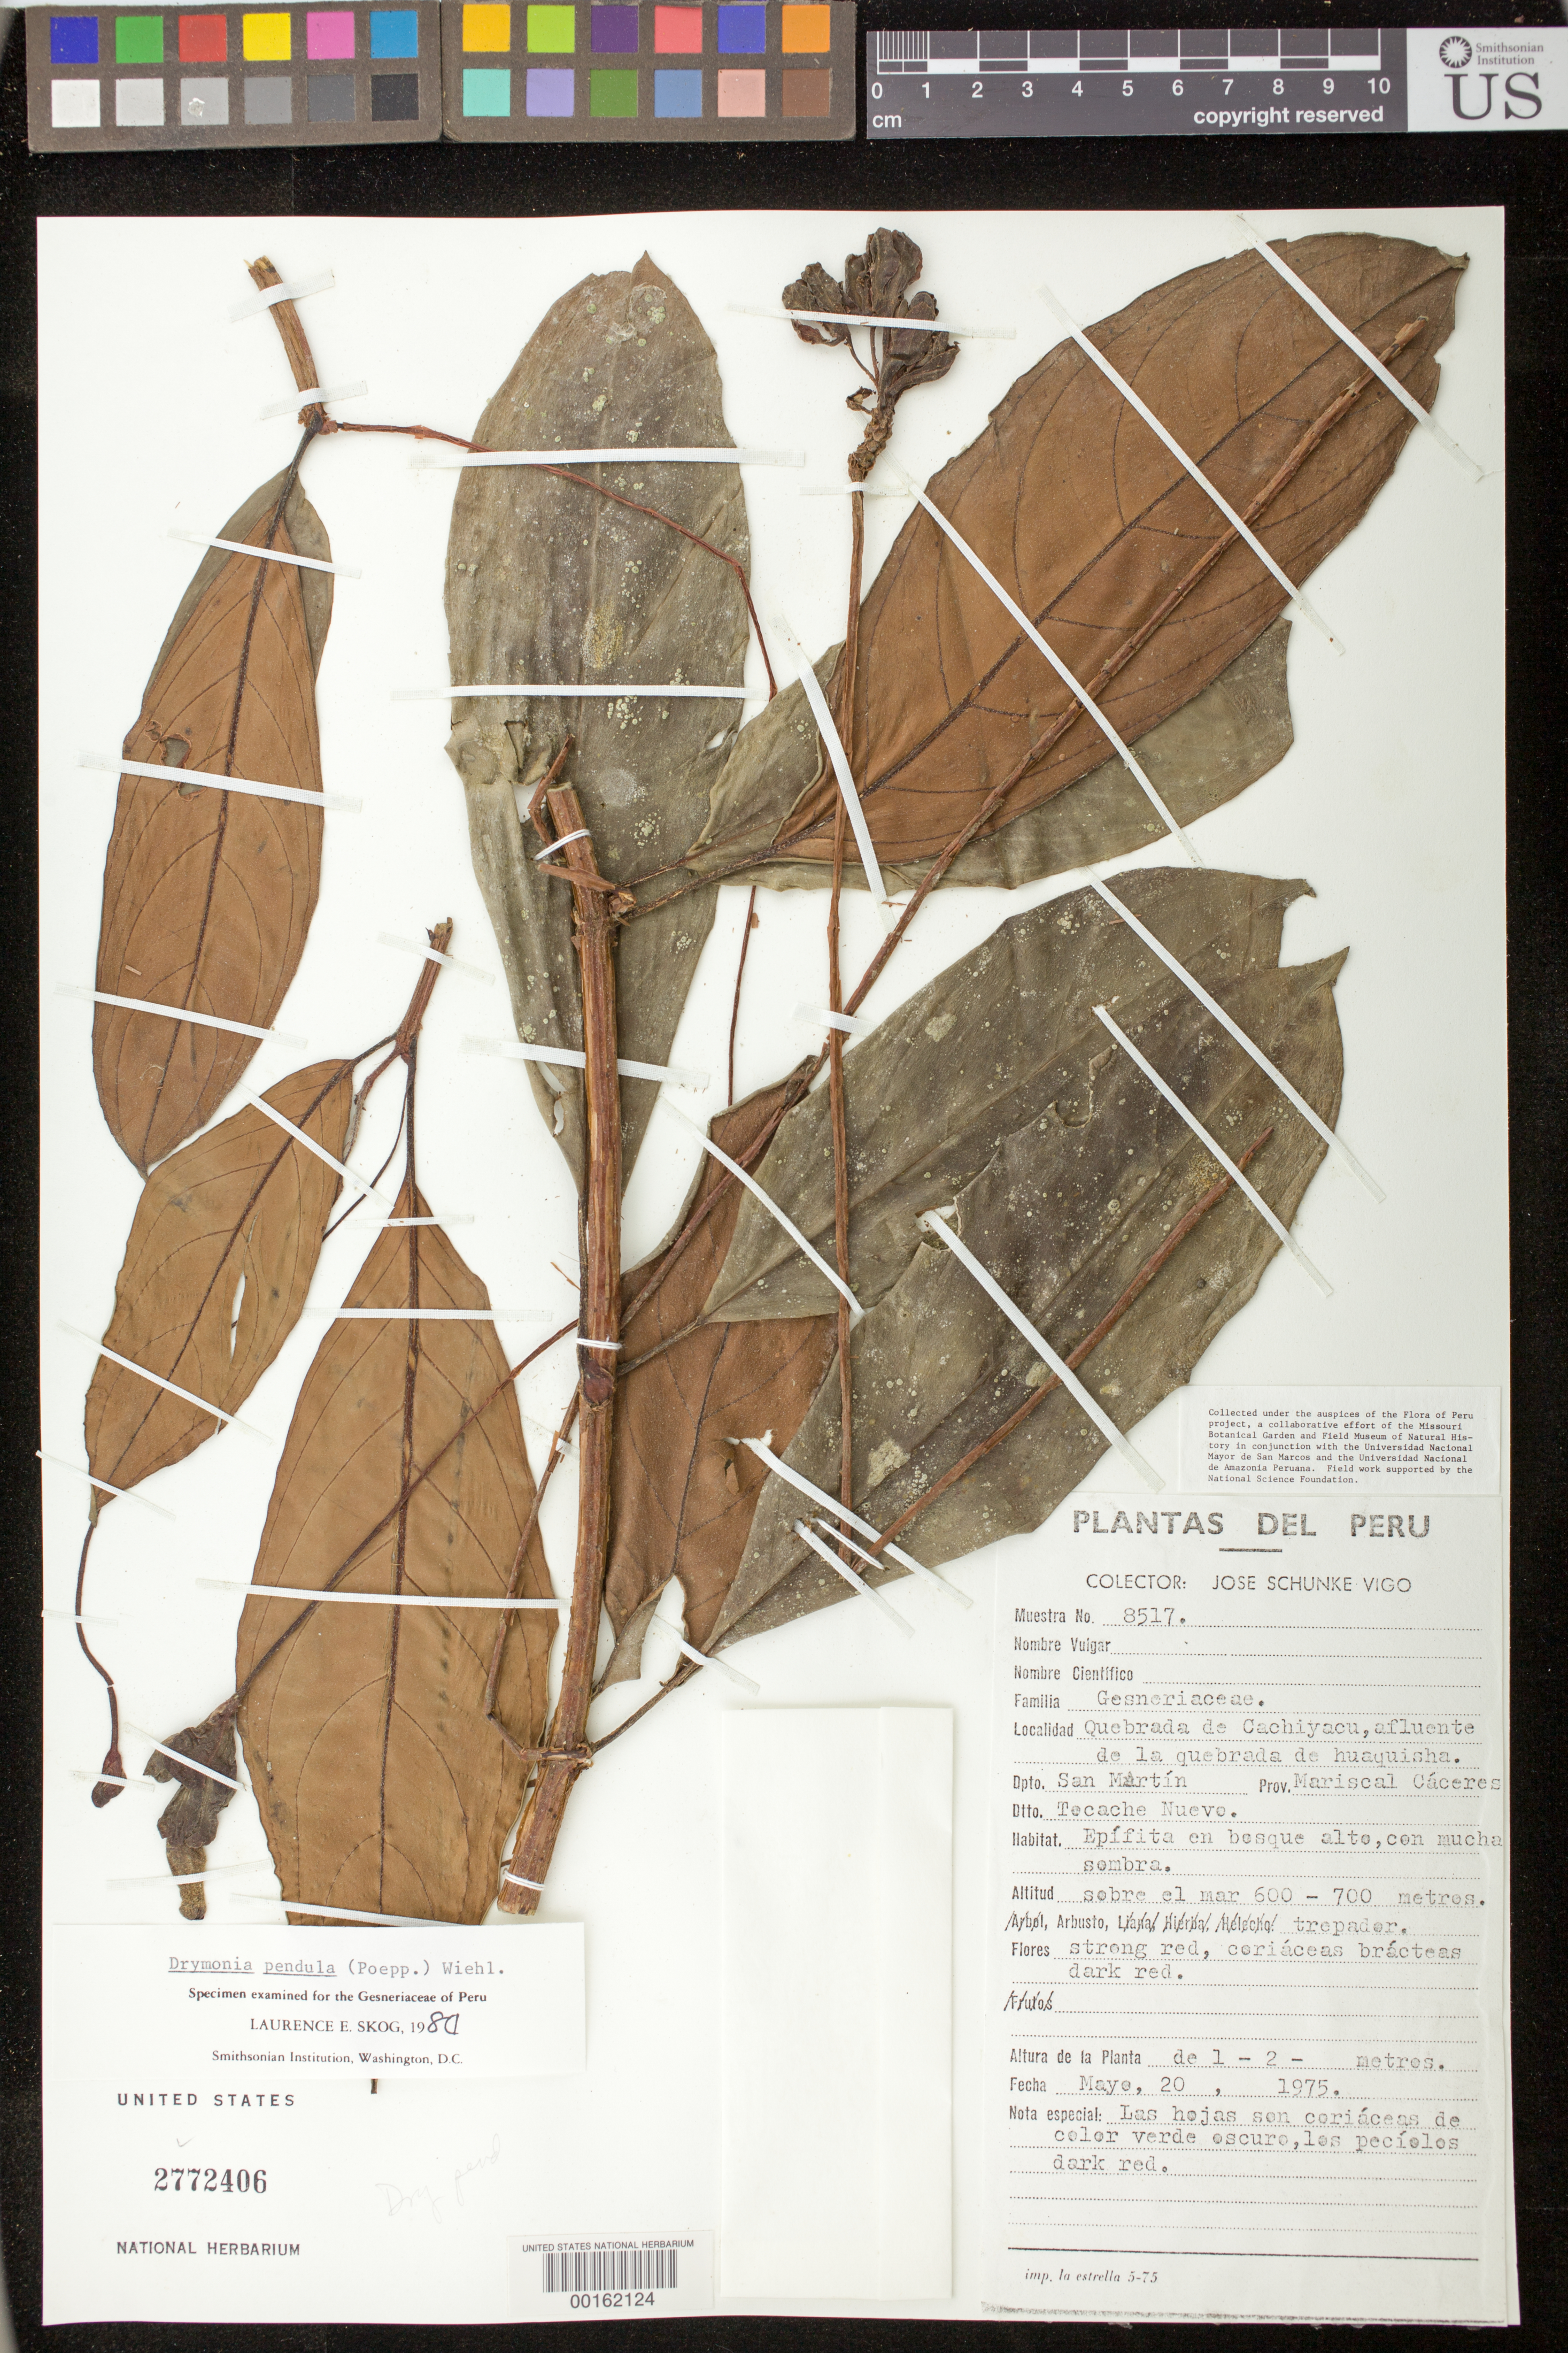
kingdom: Plantae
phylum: Tracheophyta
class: Magnoliopsida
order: Lamiales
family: Gesneriaceae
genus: Drymonia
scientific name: Drymonia pendula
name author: (Poepp.) Wiehler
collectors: J. Schunke Vigo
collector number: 8517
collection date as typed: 20 May 1975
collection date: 1975-05-20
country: Peru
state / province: San Martín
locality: Prov. Mariscal Cáceres, Dtto. Tocache Nuevo, Quebrada of Cachiyacu, tributary of Quebrada of Huaquisha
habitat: Epiphyte in tall forest with lots of shade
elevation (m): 600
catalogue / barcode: US 2772406